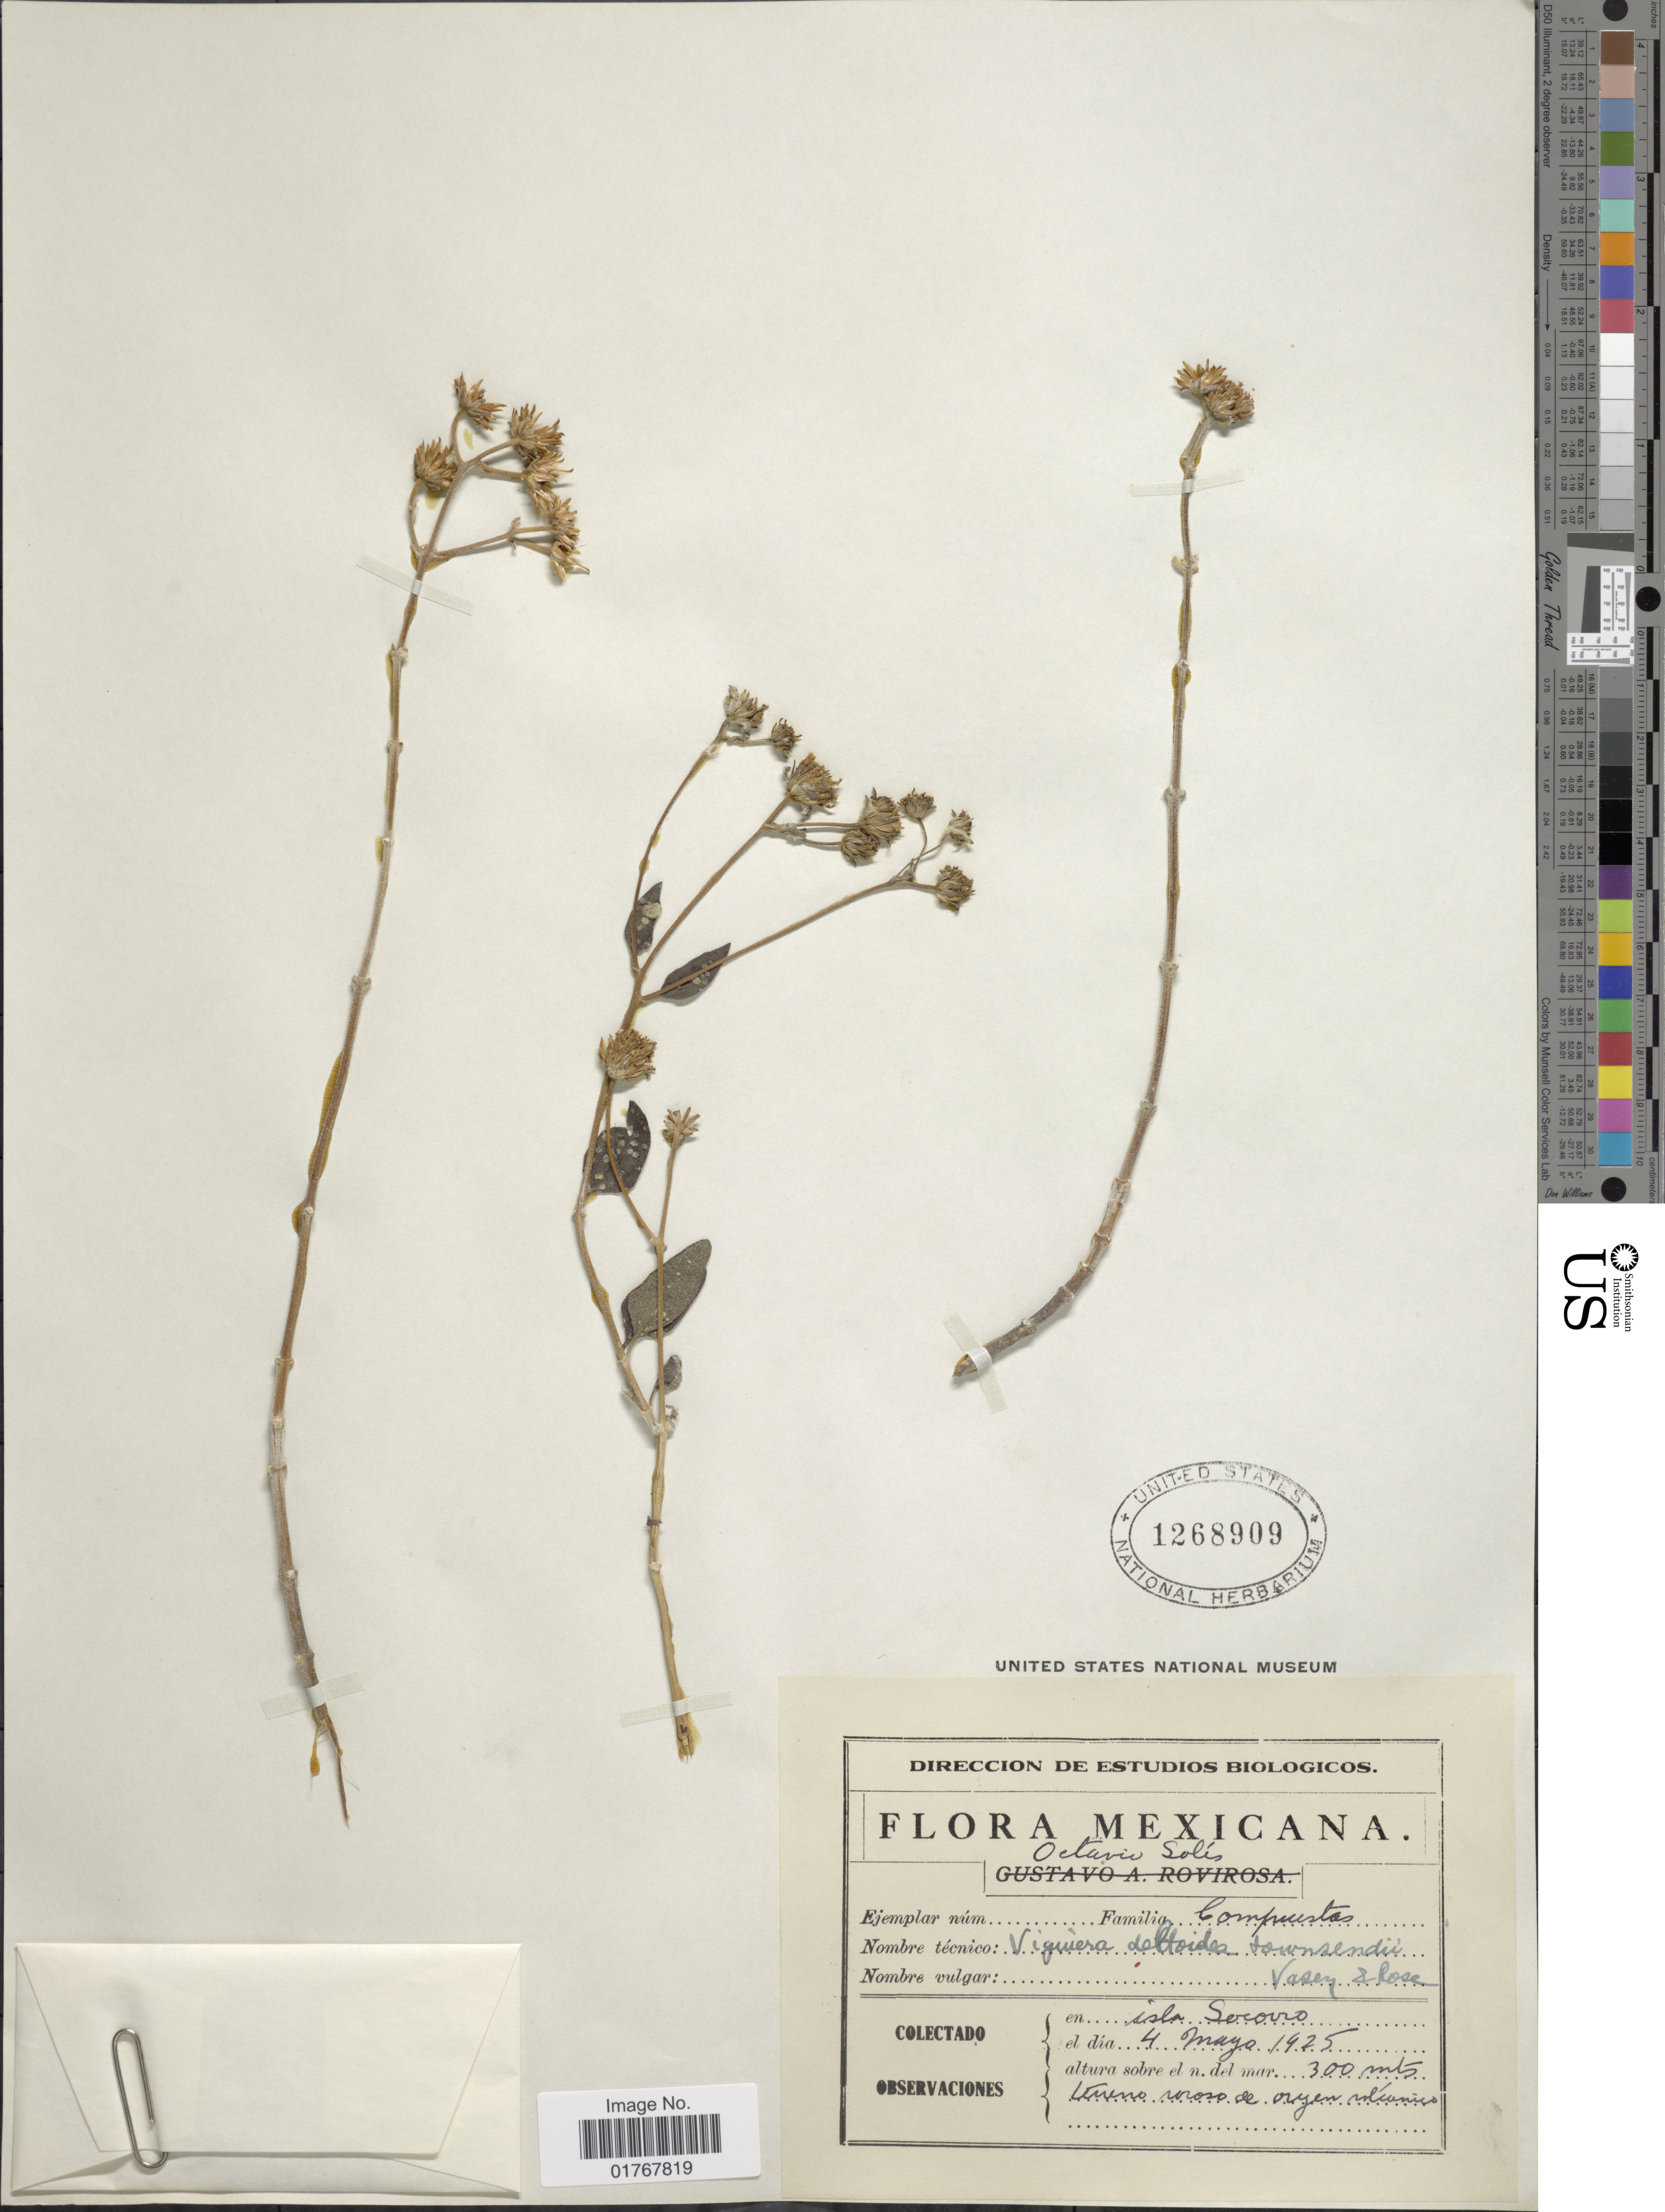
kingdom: Plantae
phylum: Tracheophyta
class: Magnoliopsida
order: Asterales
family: Asteraceae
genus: Viguiera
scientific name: Viguiera deltoidea var. townsendii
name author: Vasey & Rose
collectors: O. Solis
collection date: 1925-05-04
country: Mexico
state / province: Colima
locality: Isla Socrro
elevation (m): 300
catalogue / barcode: US 1268909